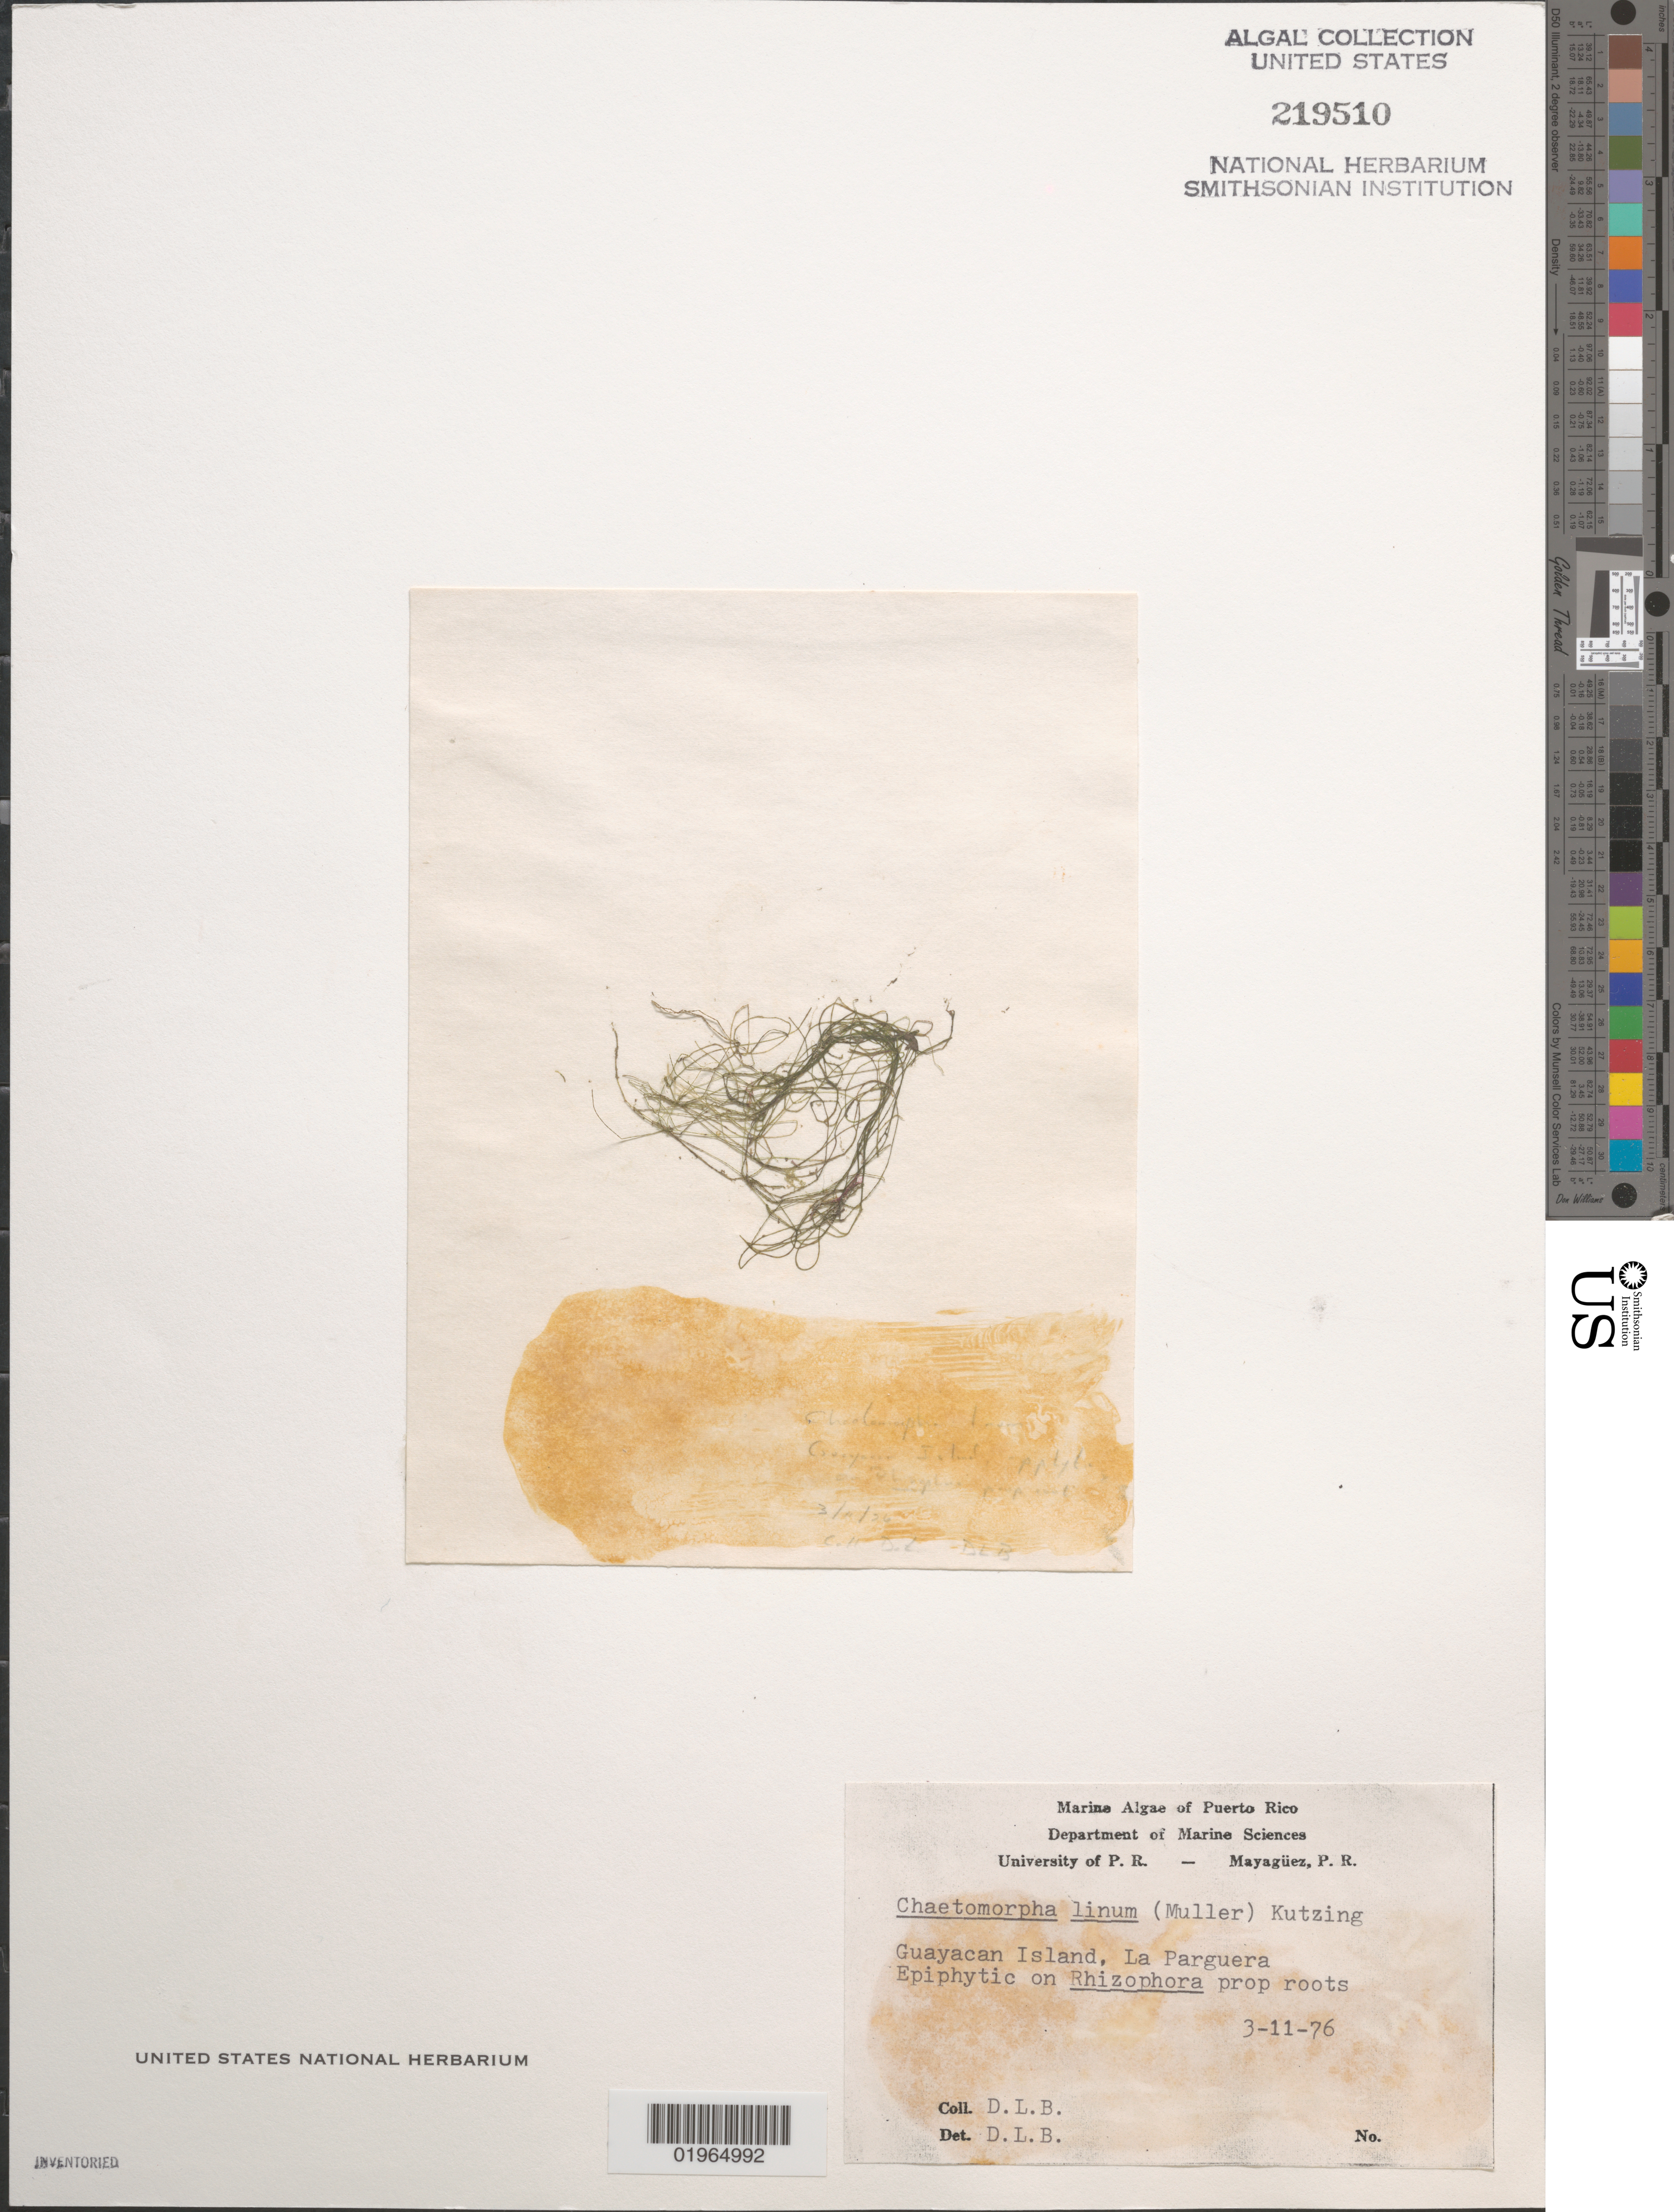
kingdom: Plantae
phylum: Chlorophyta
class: Ulvophyceae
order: Cladophorales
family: Cladophoraceae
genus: Chaetomorpha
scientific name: Chaetomorpha linum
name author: (O.F. Muell.) Kütz.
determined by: Ballantine, D. L.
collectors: D.L. Ballantine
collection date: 1976-03-11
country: Puerto Rico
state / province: Lajas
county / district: La Parguera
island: Guayacan Island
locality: Epiphytic on Rhizophora prop roots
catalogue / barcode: US 219510